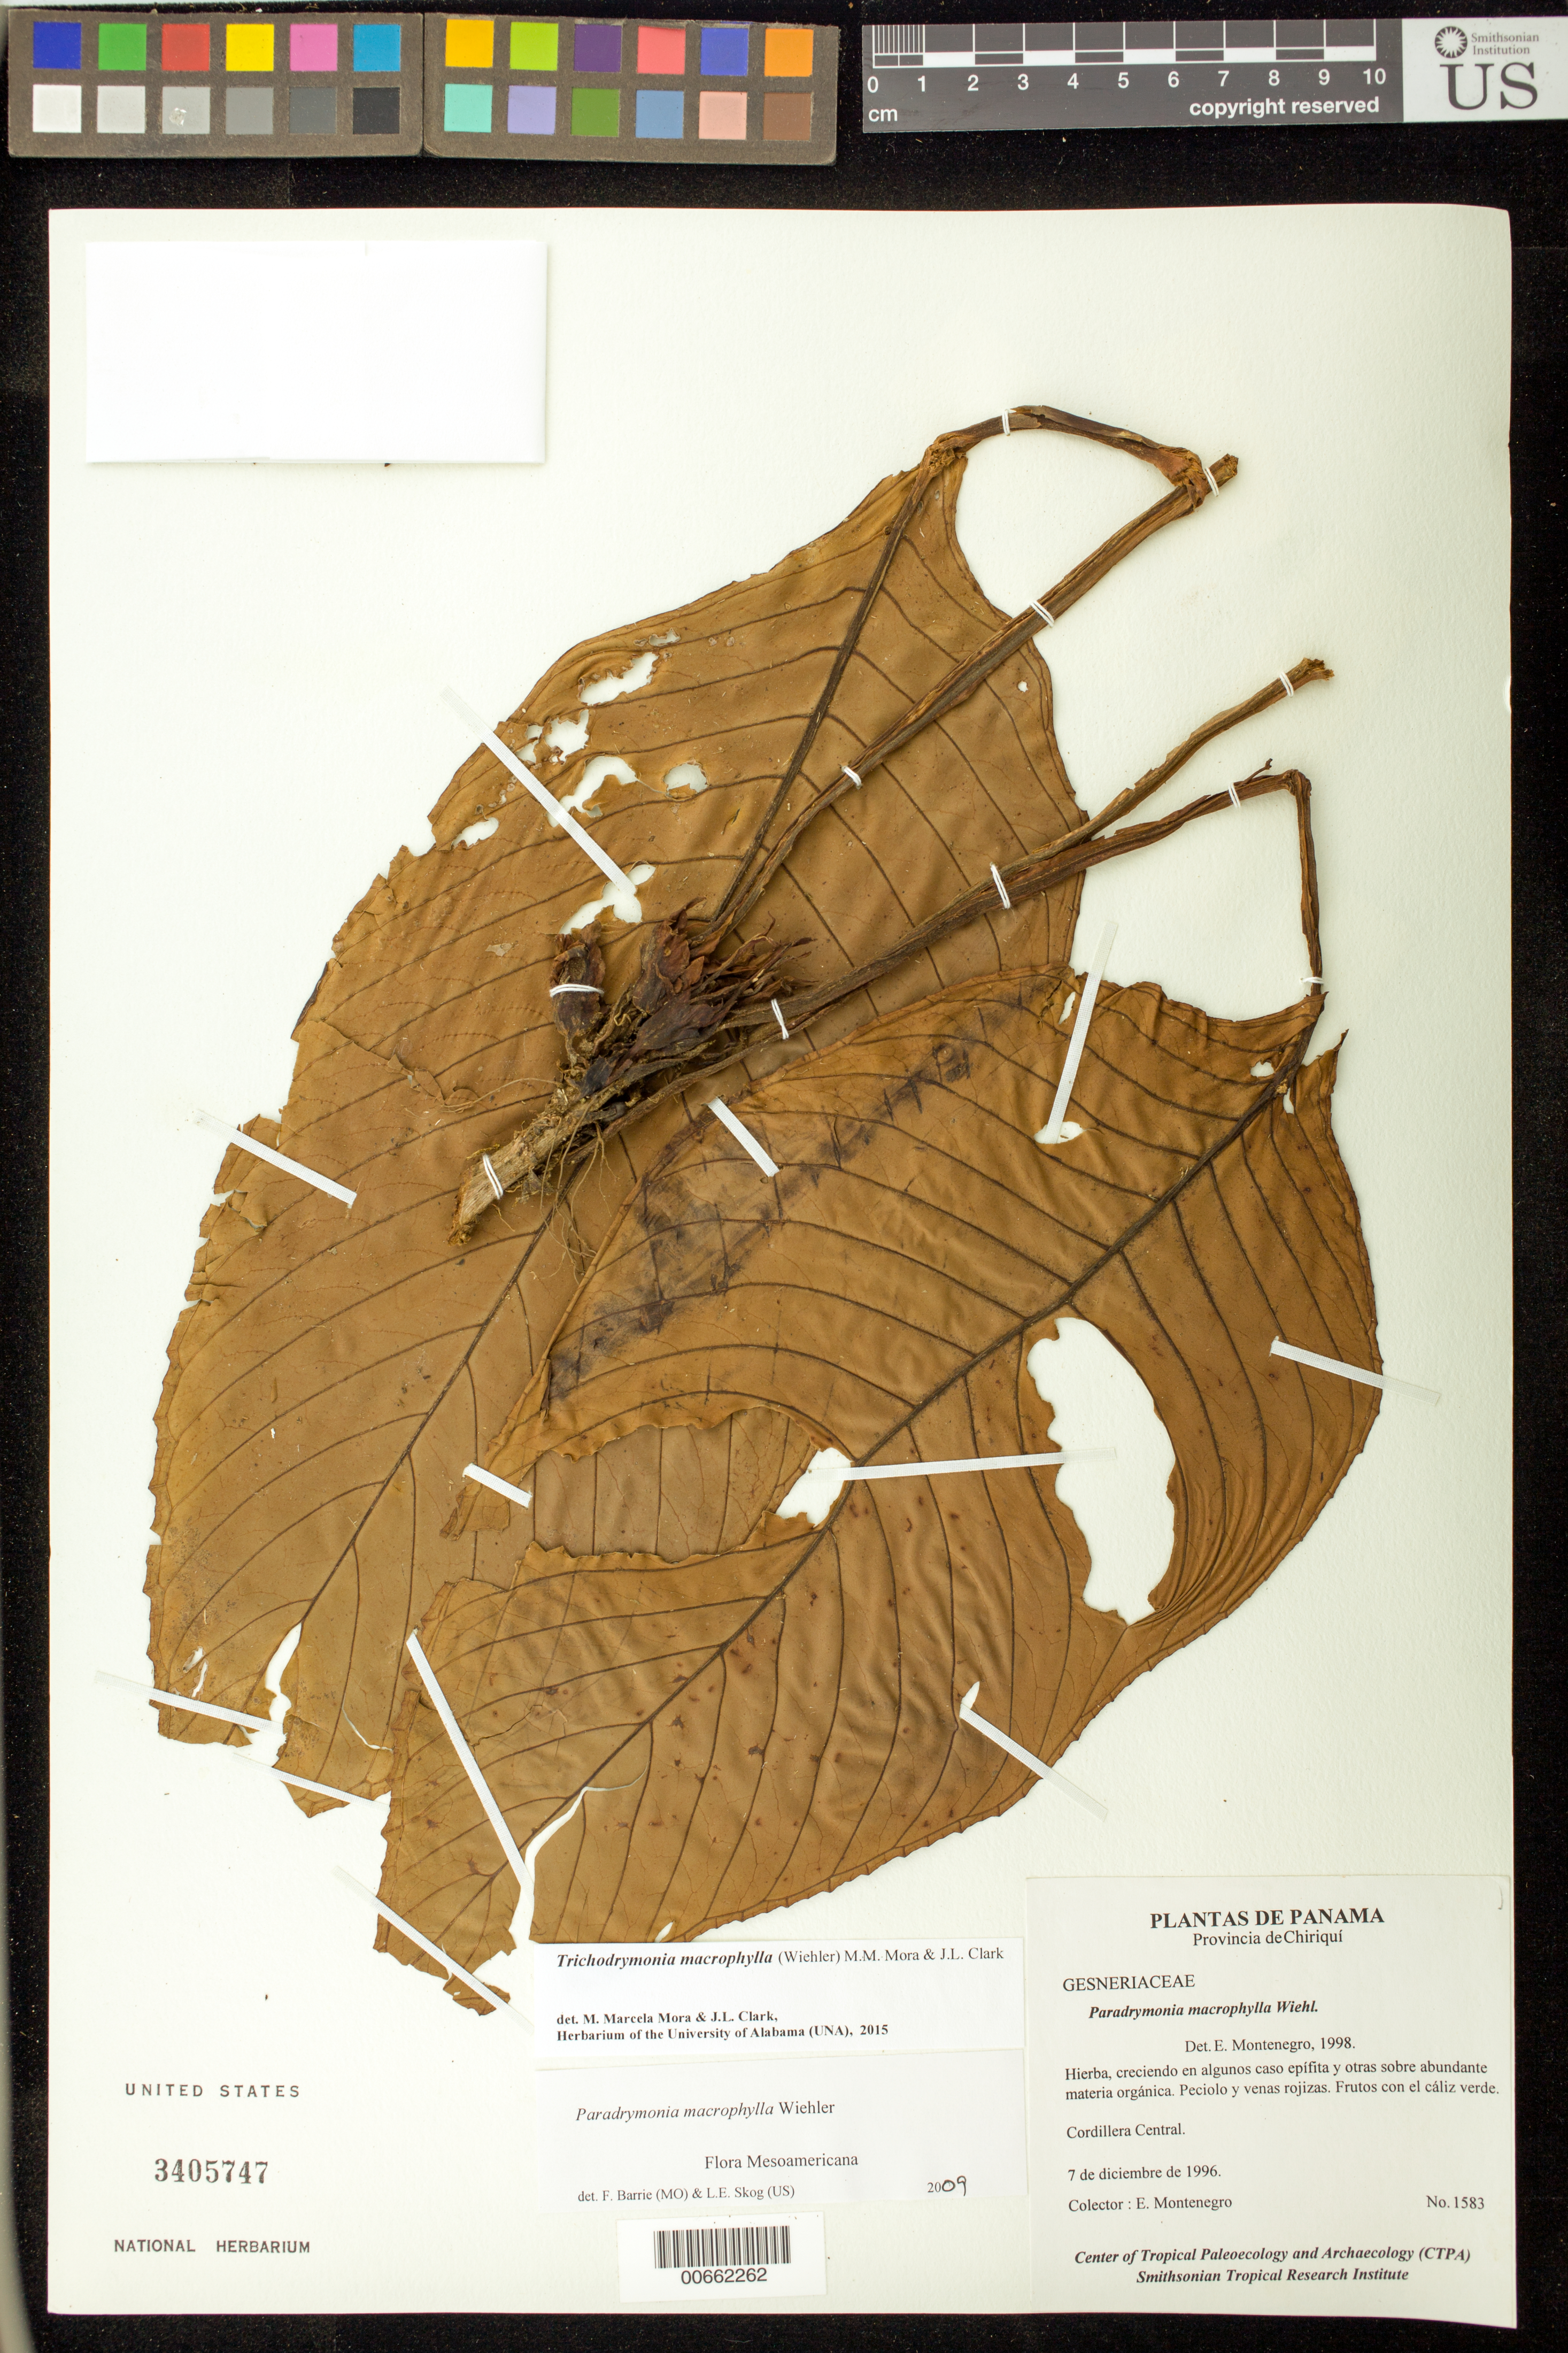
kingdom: Plantae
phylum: Tracheophyta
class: Magnoliopsida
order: Lamiales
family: Gesneriaceae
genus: Trichodrymonia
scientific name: Trichodrymonia macrophylla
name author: (Wiehler) M.M. Mora & J.L. Clark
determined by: Mora, M. M.; Clark, J. L.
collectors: E. Montenegro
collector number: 1583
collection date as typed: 07 Dec 1996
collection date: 1996-12-07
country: Panama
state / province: Chiriquí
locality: Cordillera Central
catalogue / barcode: US 3405747